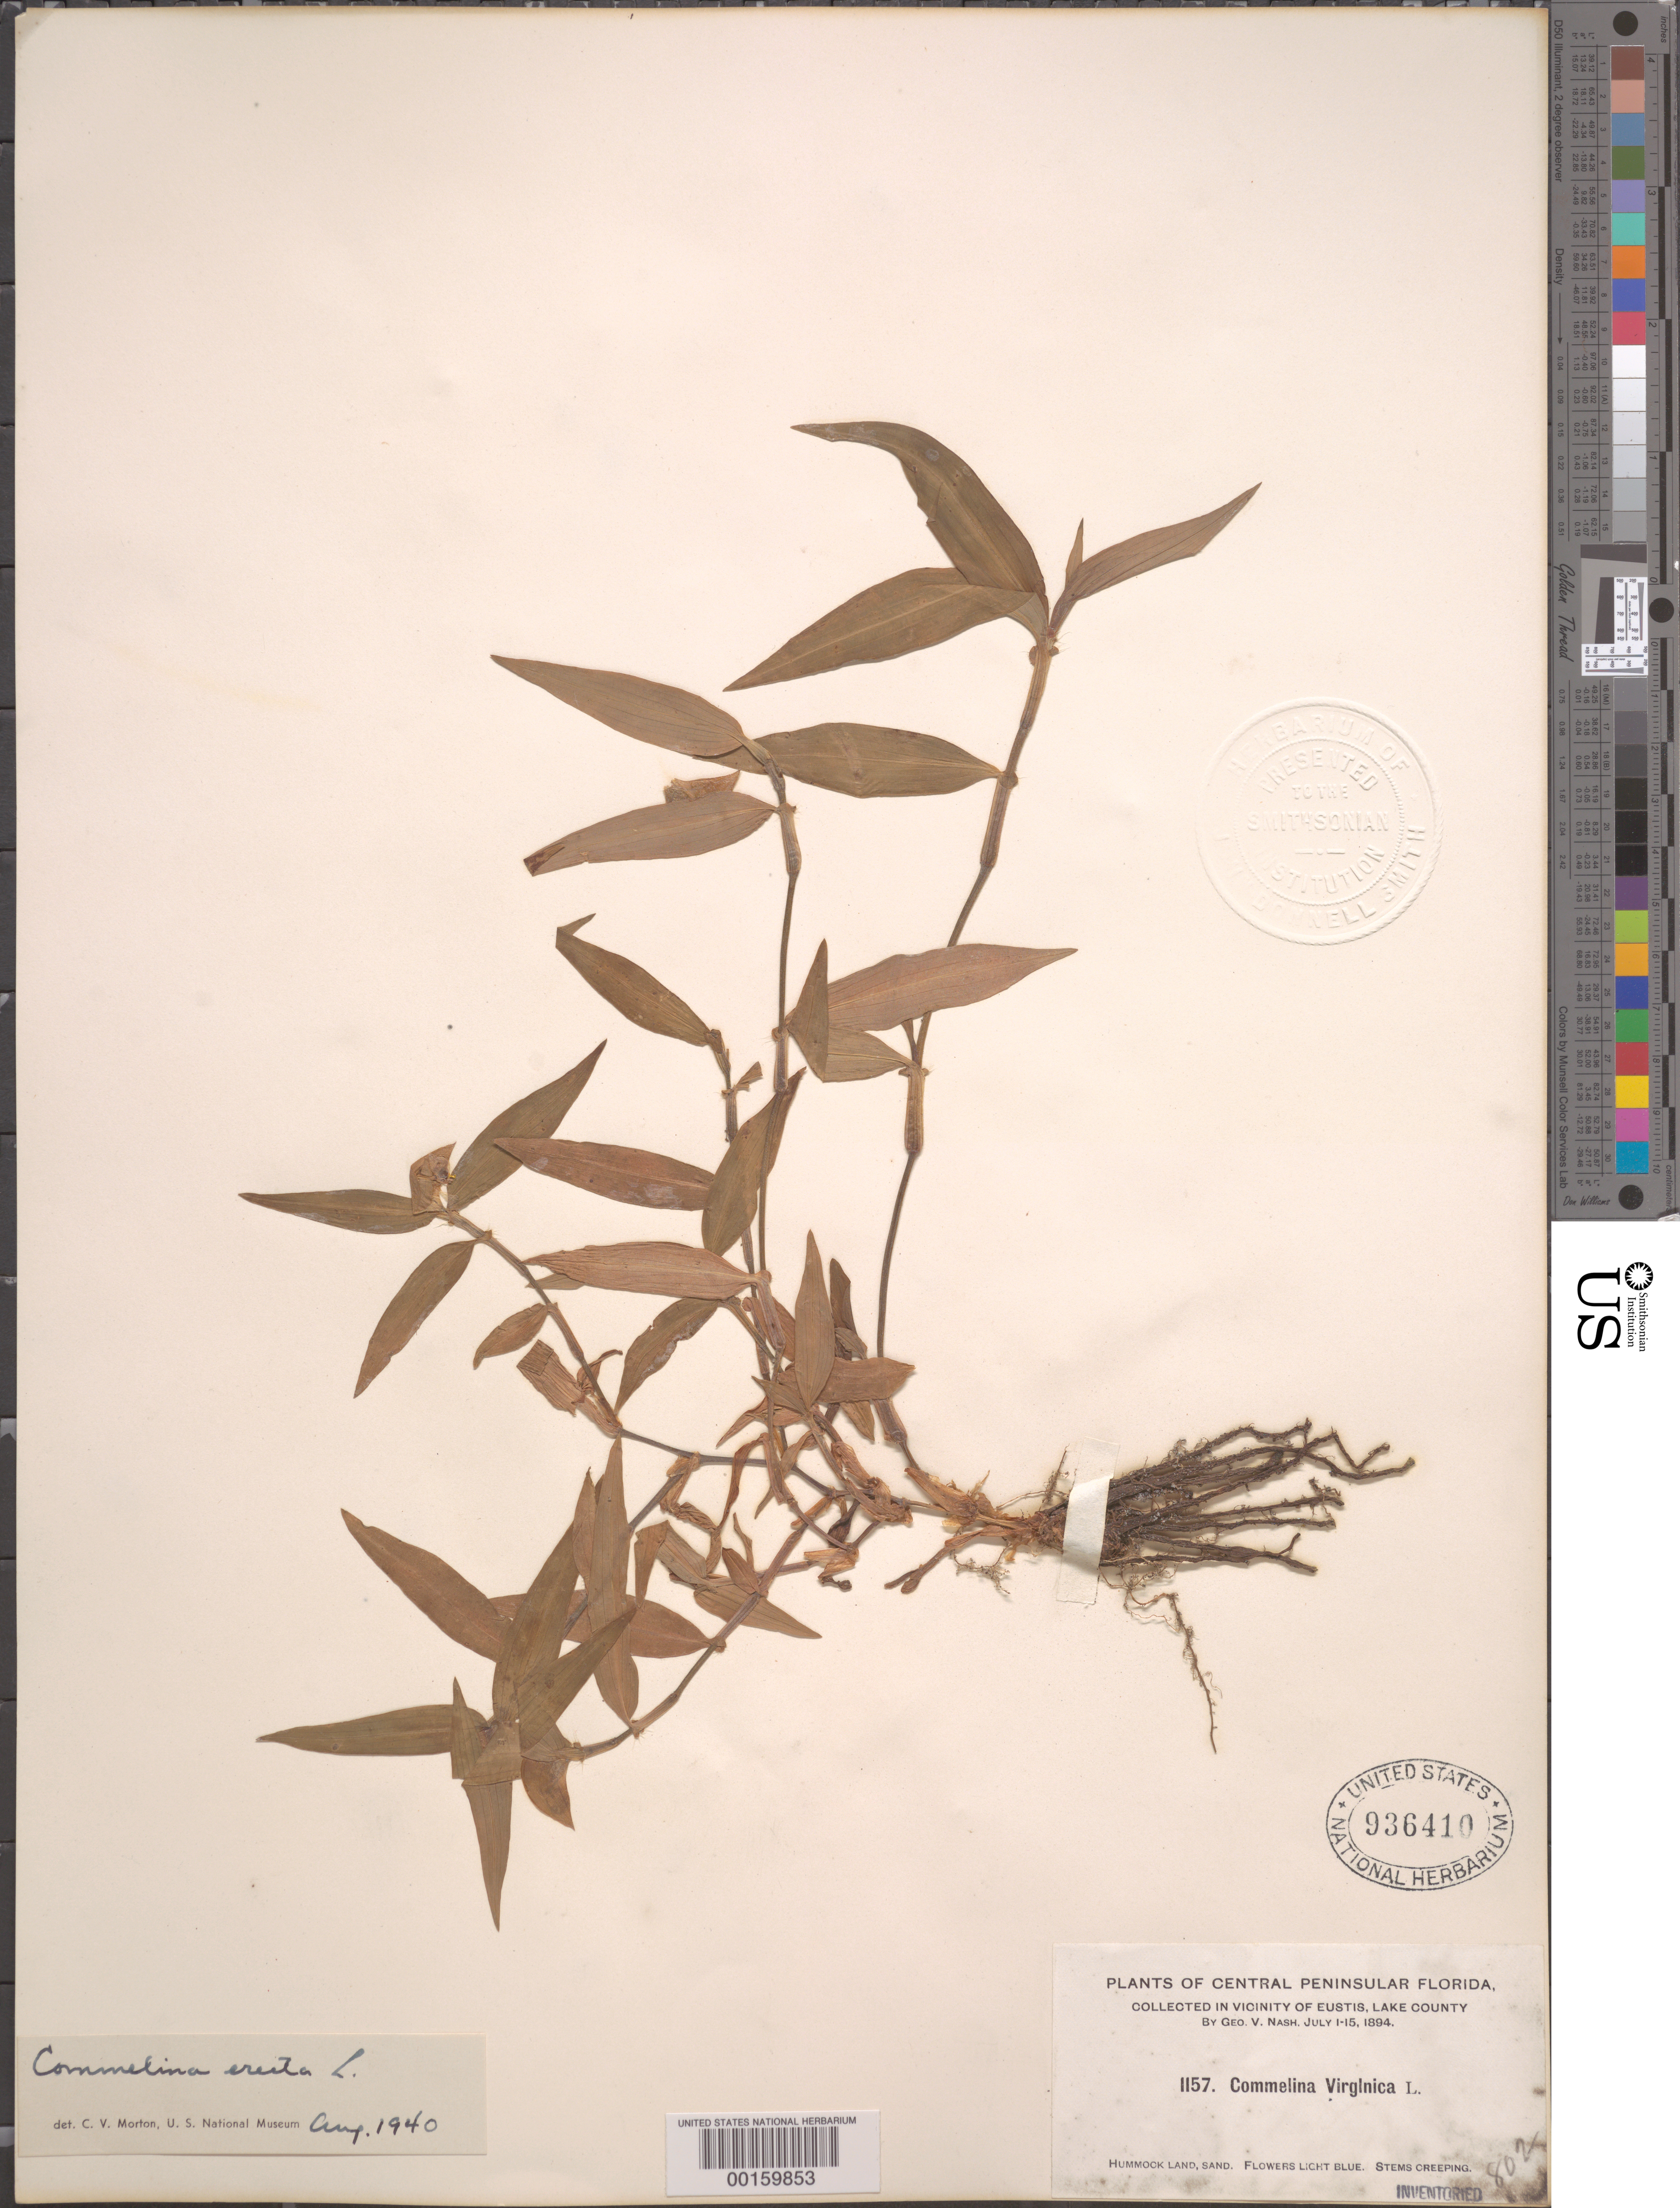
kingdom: Plantae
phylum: Tracheophyta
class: Liliopsida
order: Commelinales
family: Commelinaceae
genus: Commelina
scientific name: Commelina erecta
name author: L.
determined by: Morton, C. V.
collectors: G. V. Nash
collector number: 1157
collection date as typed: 01 Jul 1894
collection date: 1894-07-01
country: United States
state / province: Florida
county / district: Lake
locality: Eustis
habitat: Hummock land, sand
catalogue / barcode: US 936410